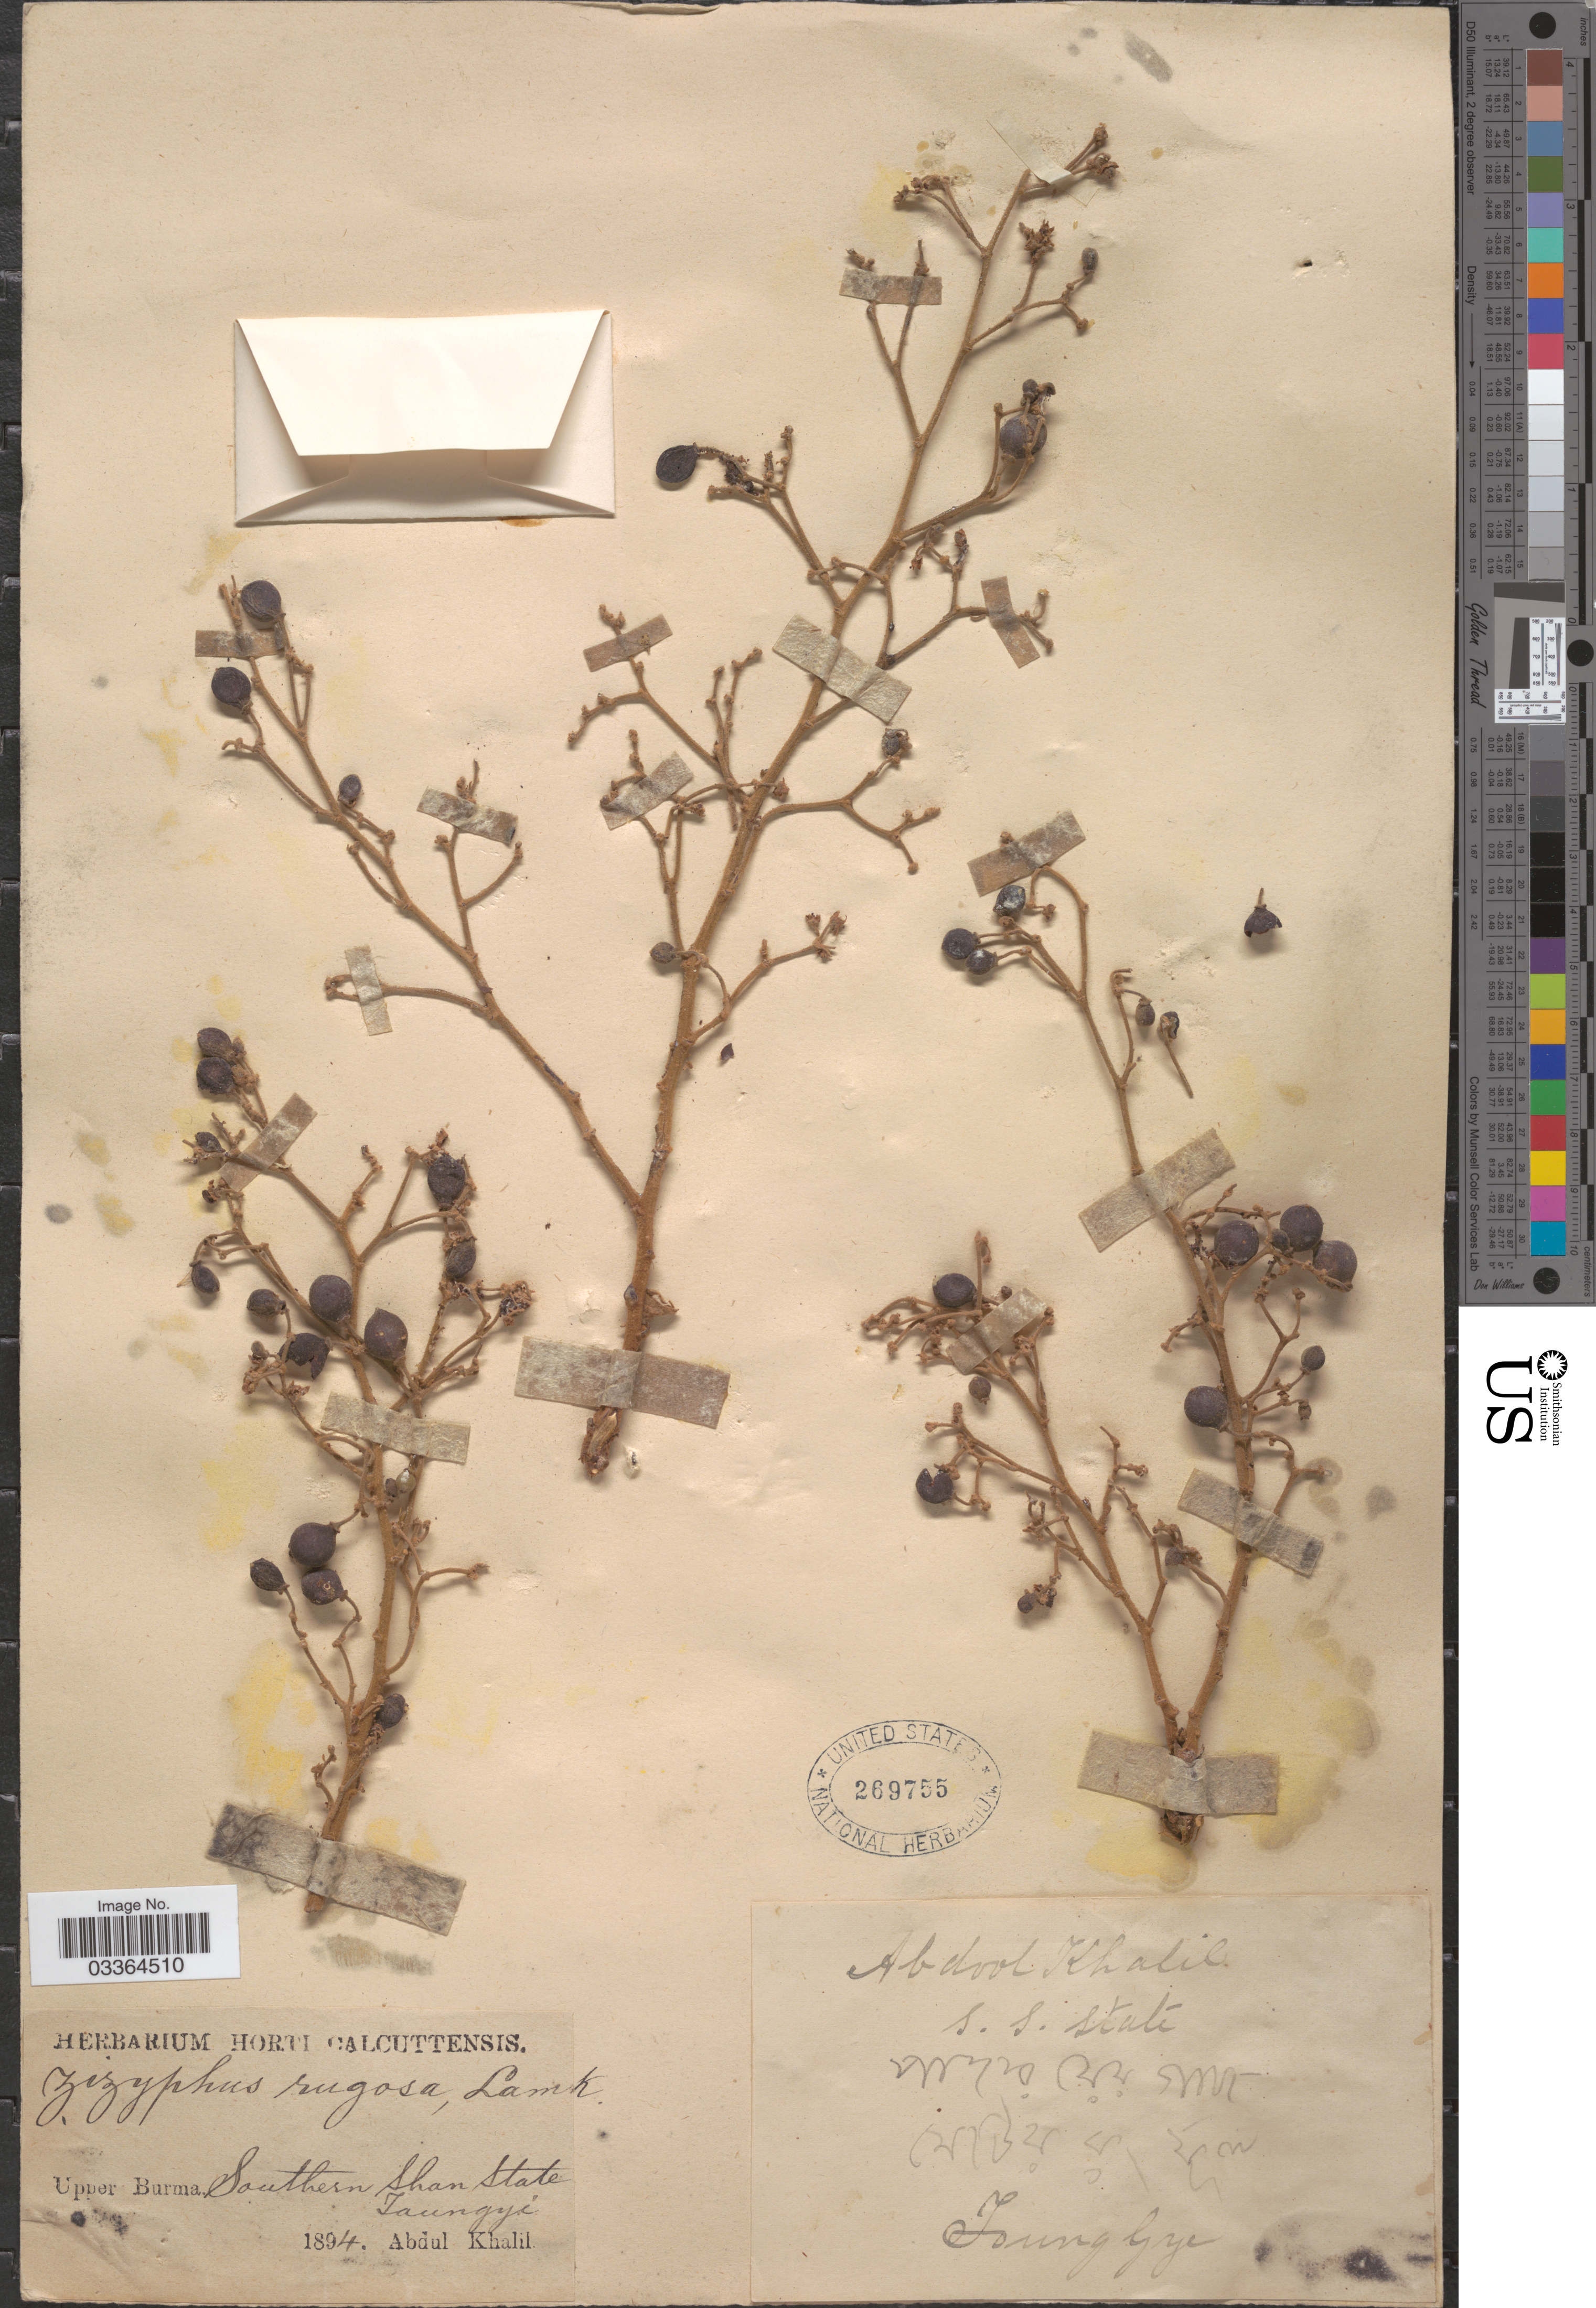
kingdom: Plantae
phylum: Tracheophyta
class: Magnoliopsida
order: Rosales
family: Rhamnaceae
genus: Ziziphus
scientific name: Ziziphus rugosa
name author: Lam.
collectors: A. Khalil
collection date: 1894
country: Myanmar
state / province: Shan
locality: Upper Burma. Southern Shan State Taungyi.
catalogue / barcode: US 269755